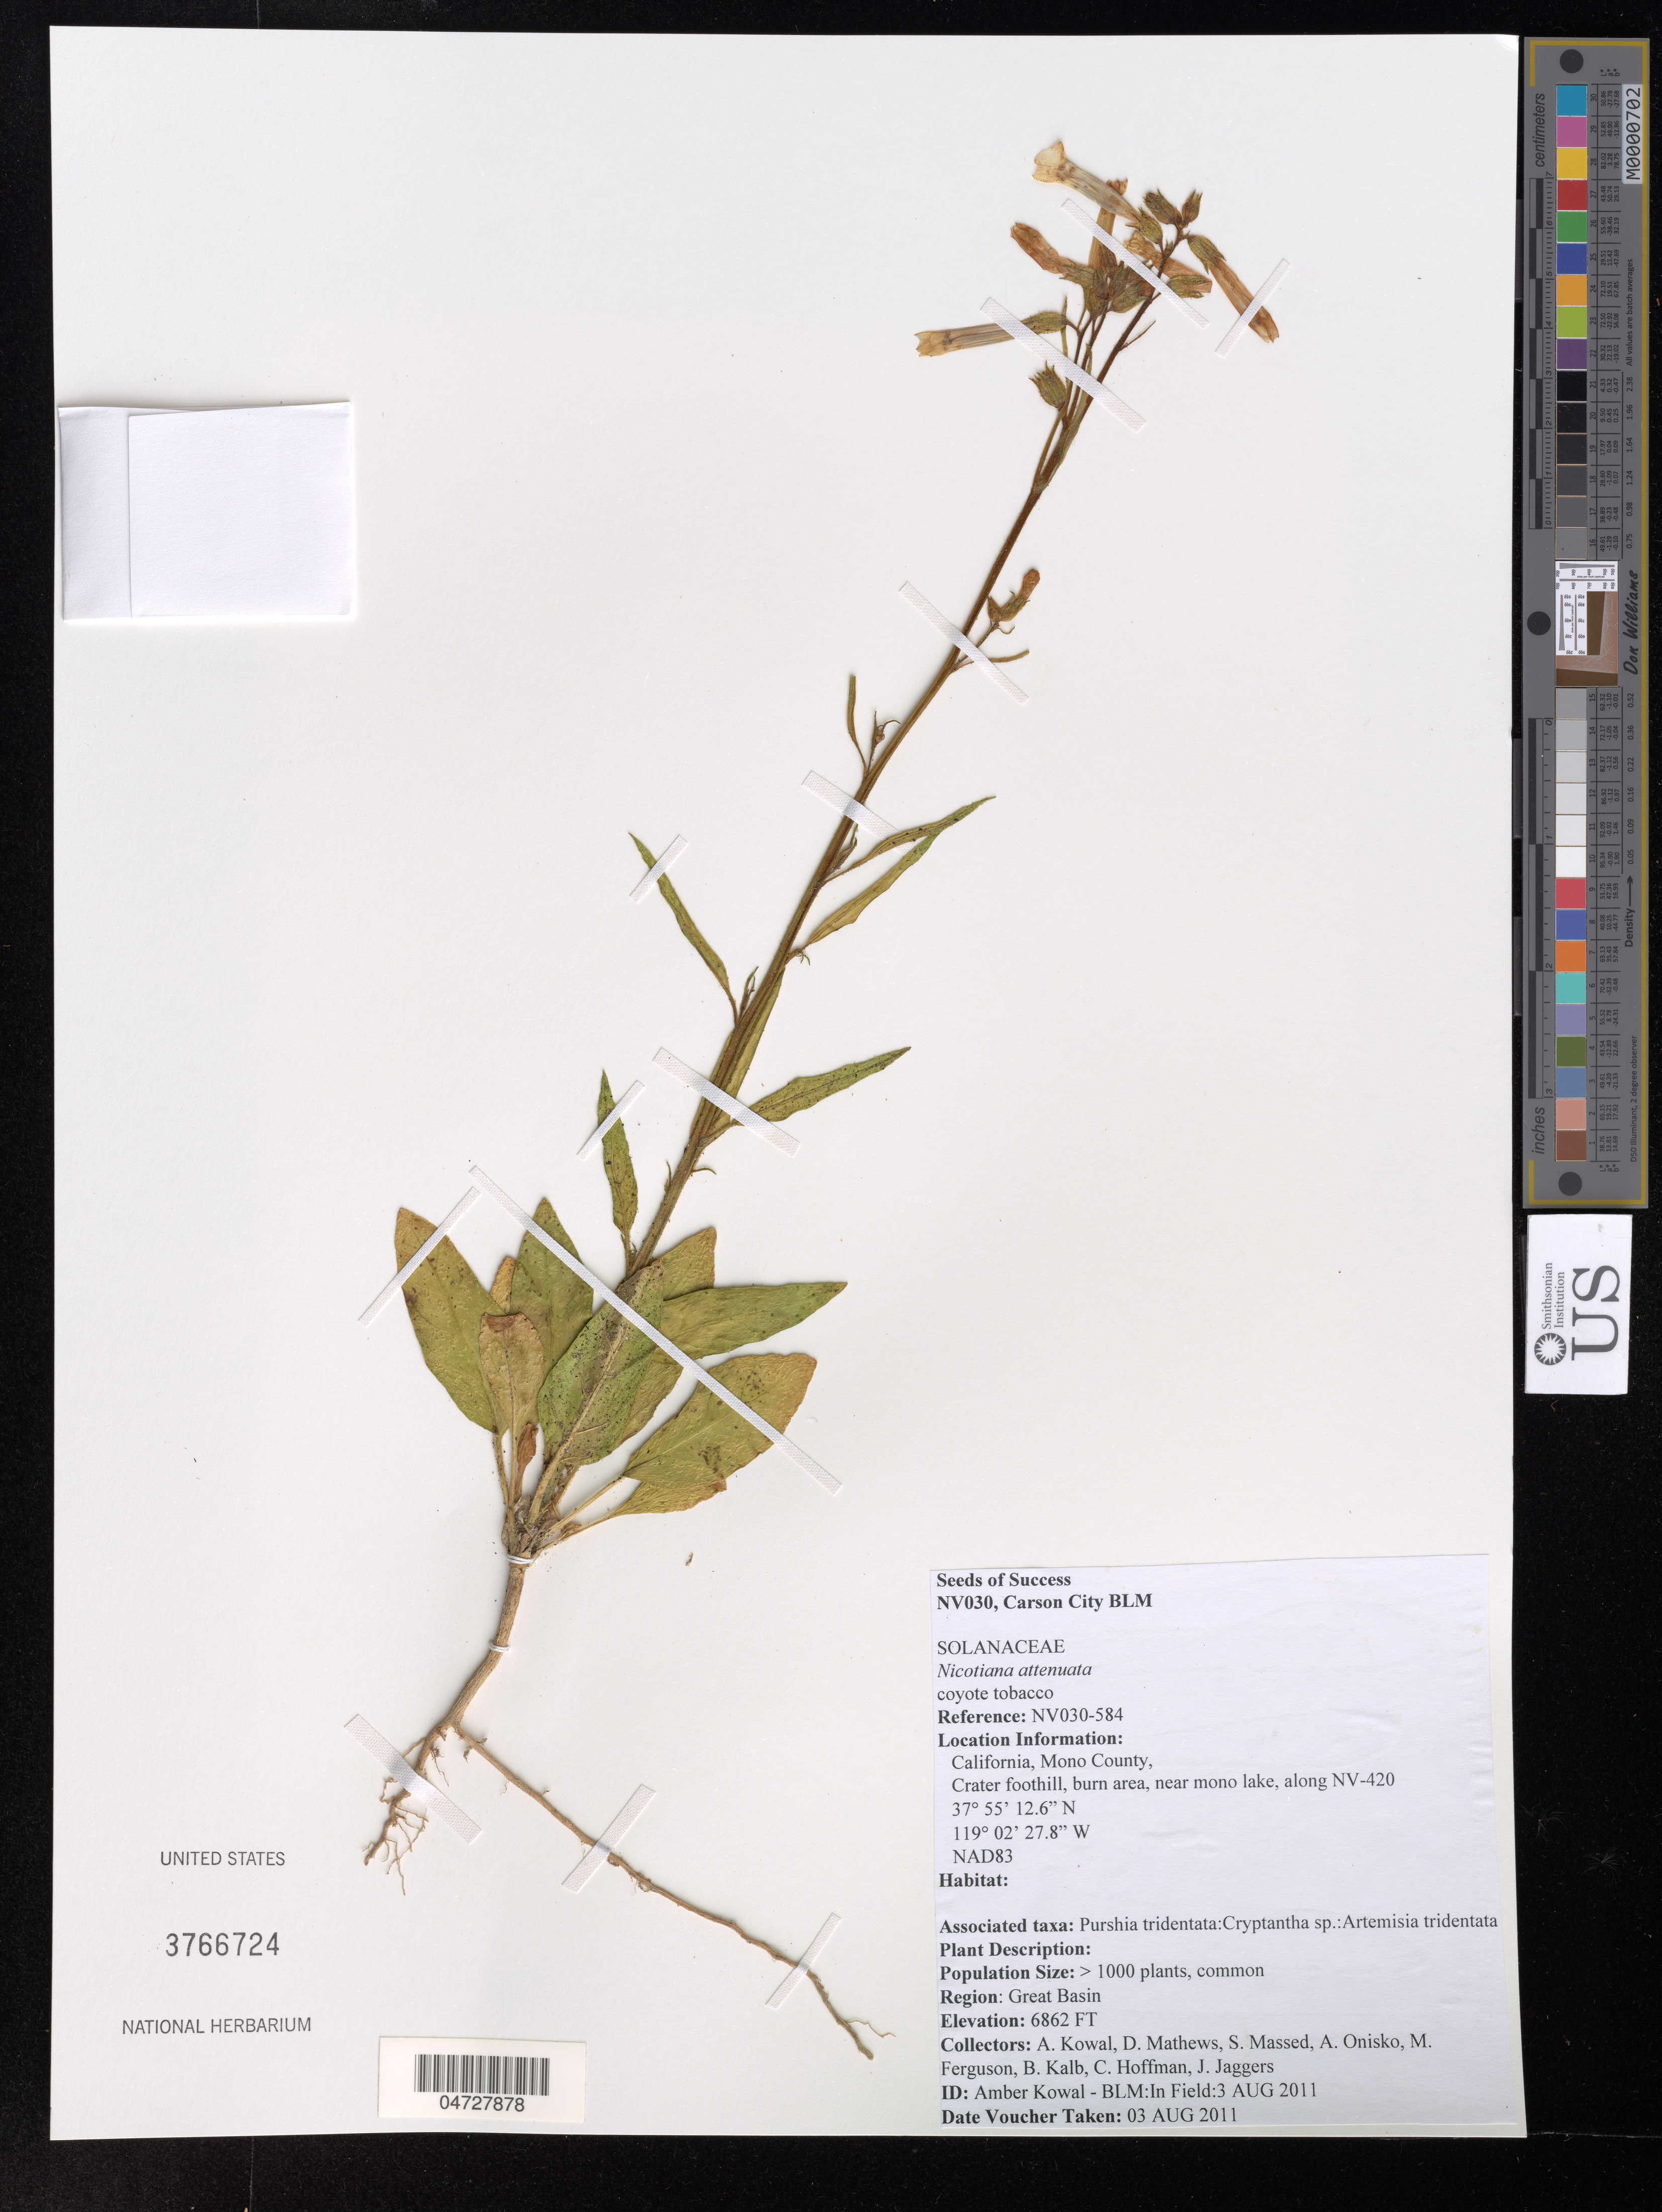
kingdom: Plantae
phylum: Tracheophyta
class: Magnoliopsida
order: Solanales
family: Solanaceae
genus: Nicotiana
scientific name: Nicotiana attenuata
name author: Torr. ex S. Watson in C. King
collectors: A. Kowal, D. Mathews, S. Massed & A. Onisko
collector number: NV030-584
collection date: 2011-08-03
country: United States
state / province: California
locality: Carson City BLM, Mono County, Crate foothill, burn area, near mono lake, along NV-420.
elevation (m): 2092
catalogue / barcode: US 3766724